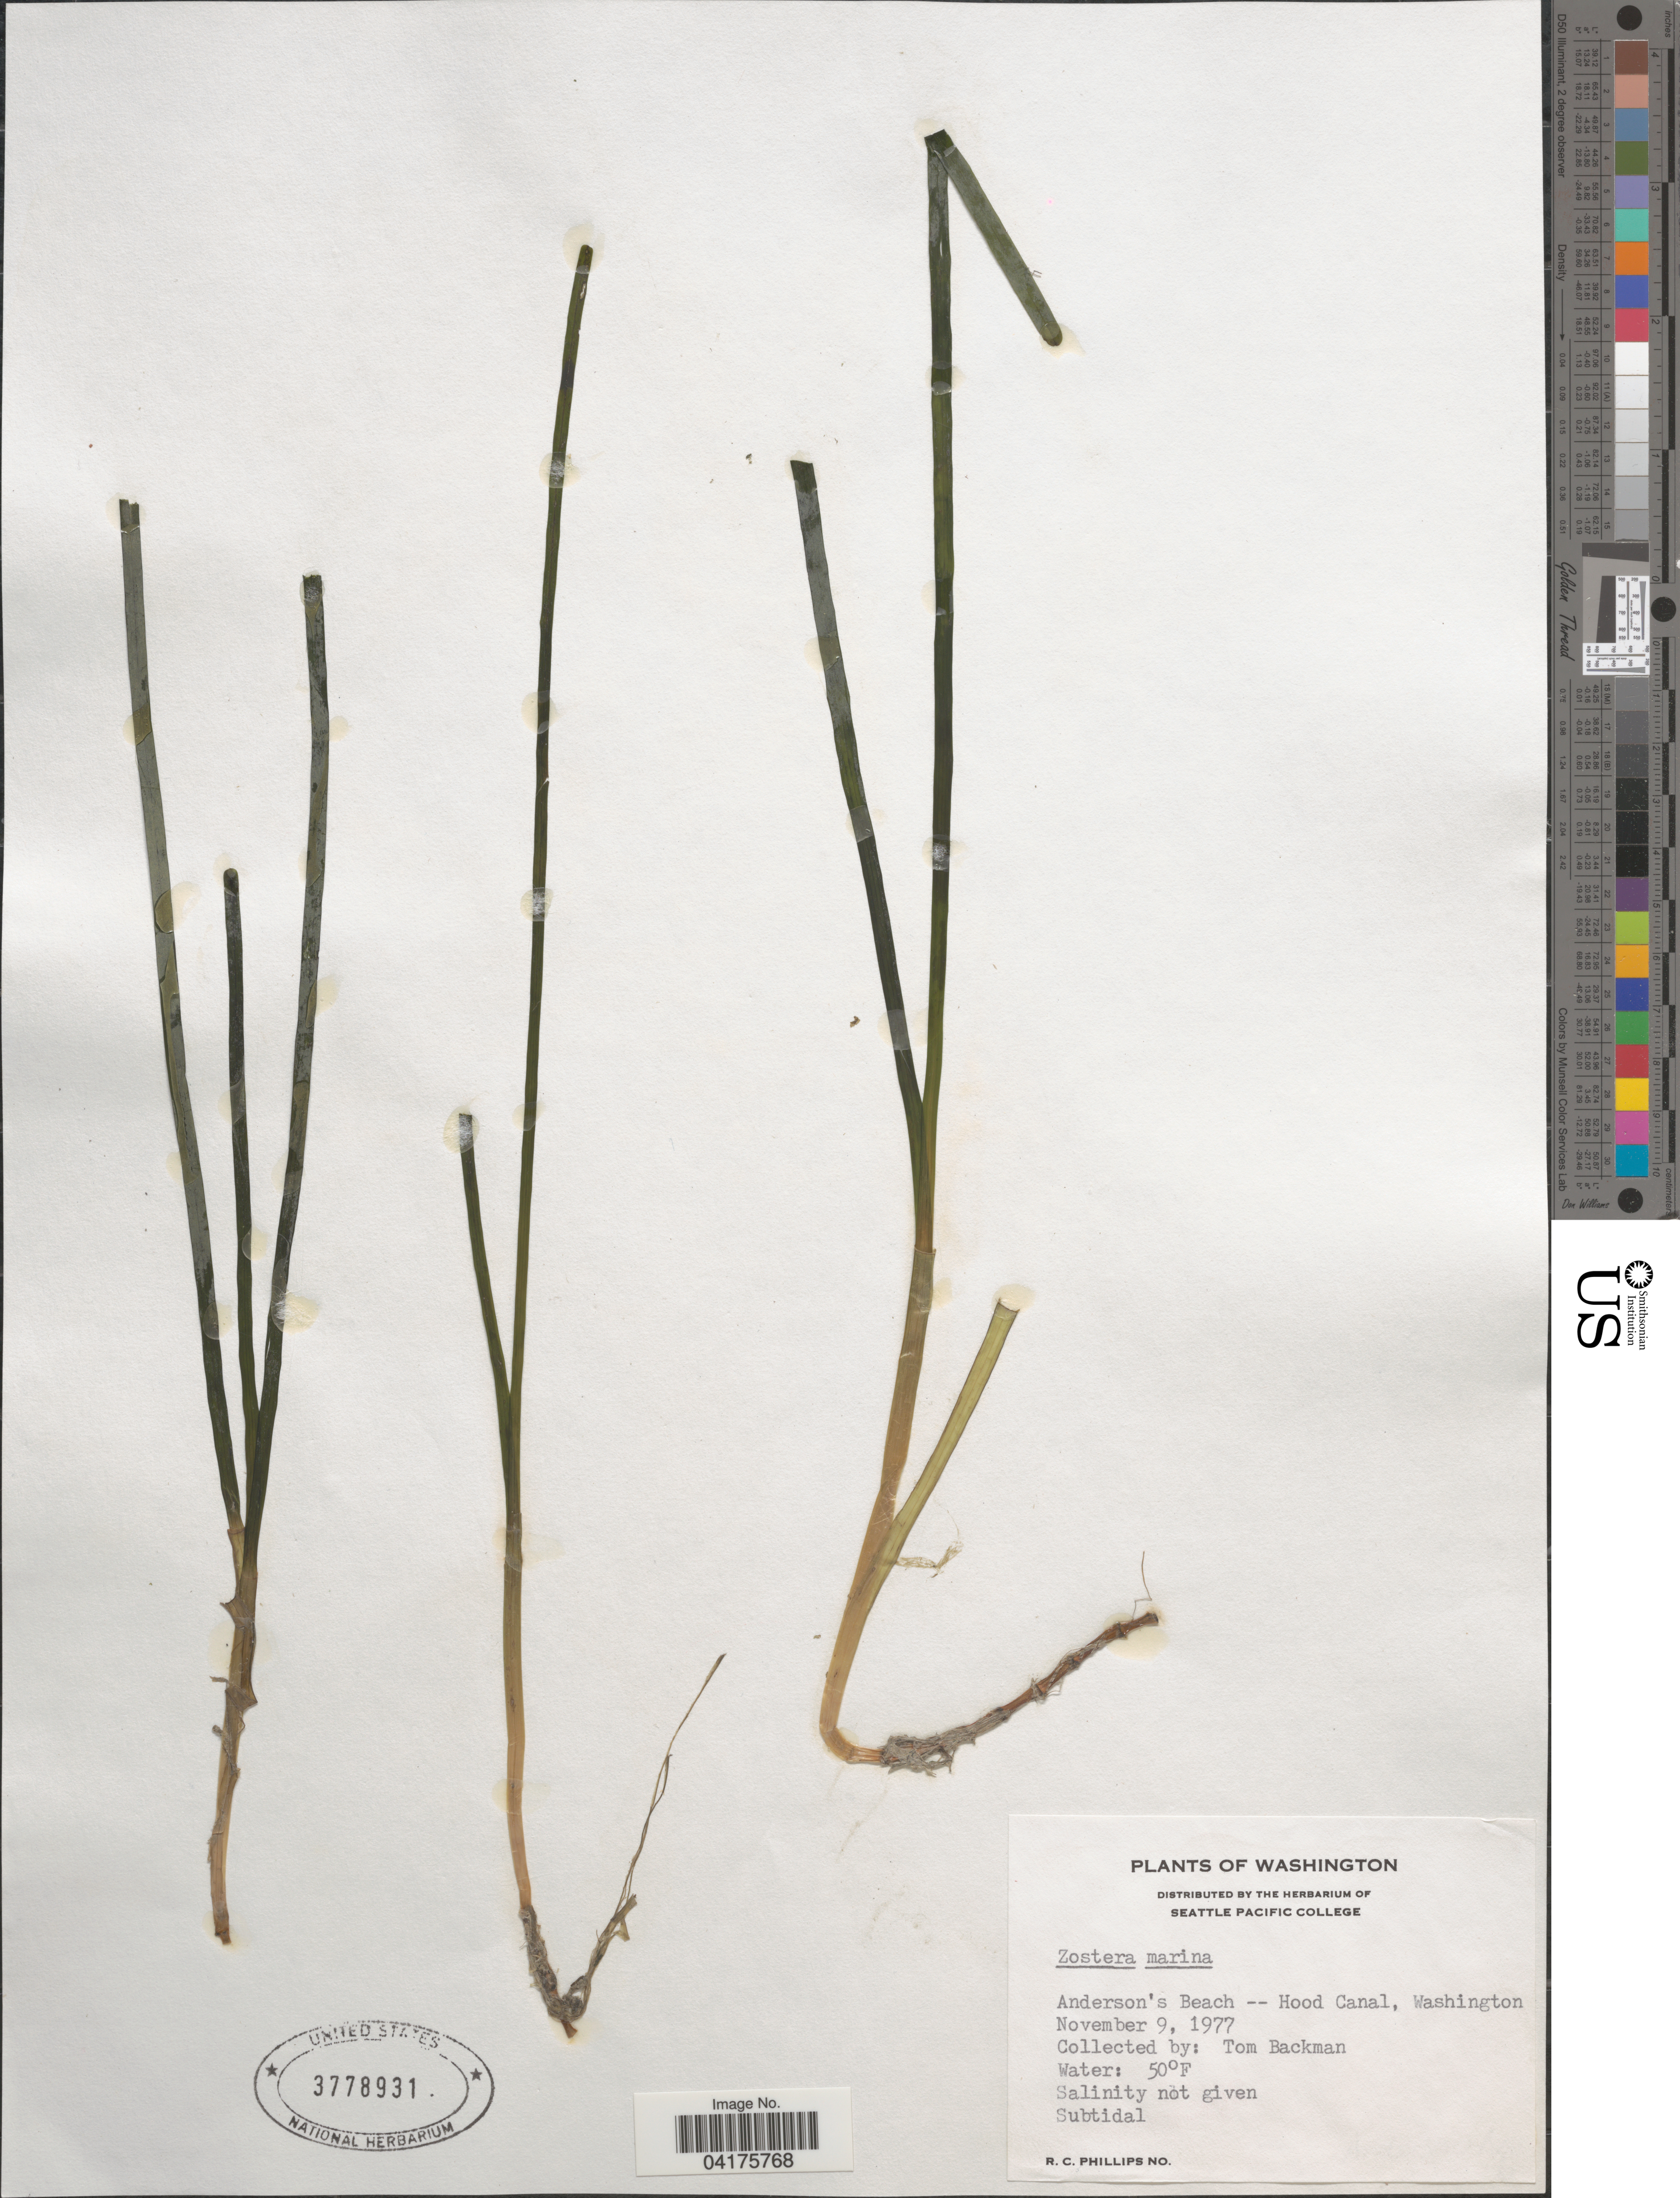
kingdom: Plantae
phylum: Tracheophyta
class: Liliopsida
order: Alismatales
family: Zosteraceae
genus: Zostera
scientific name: Zostera marina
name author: L.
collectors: T. Backman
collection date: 1977-11-09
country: United States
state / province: Washington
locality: Anderson's Beach -- Hood Canal.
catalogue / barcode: US 3778931